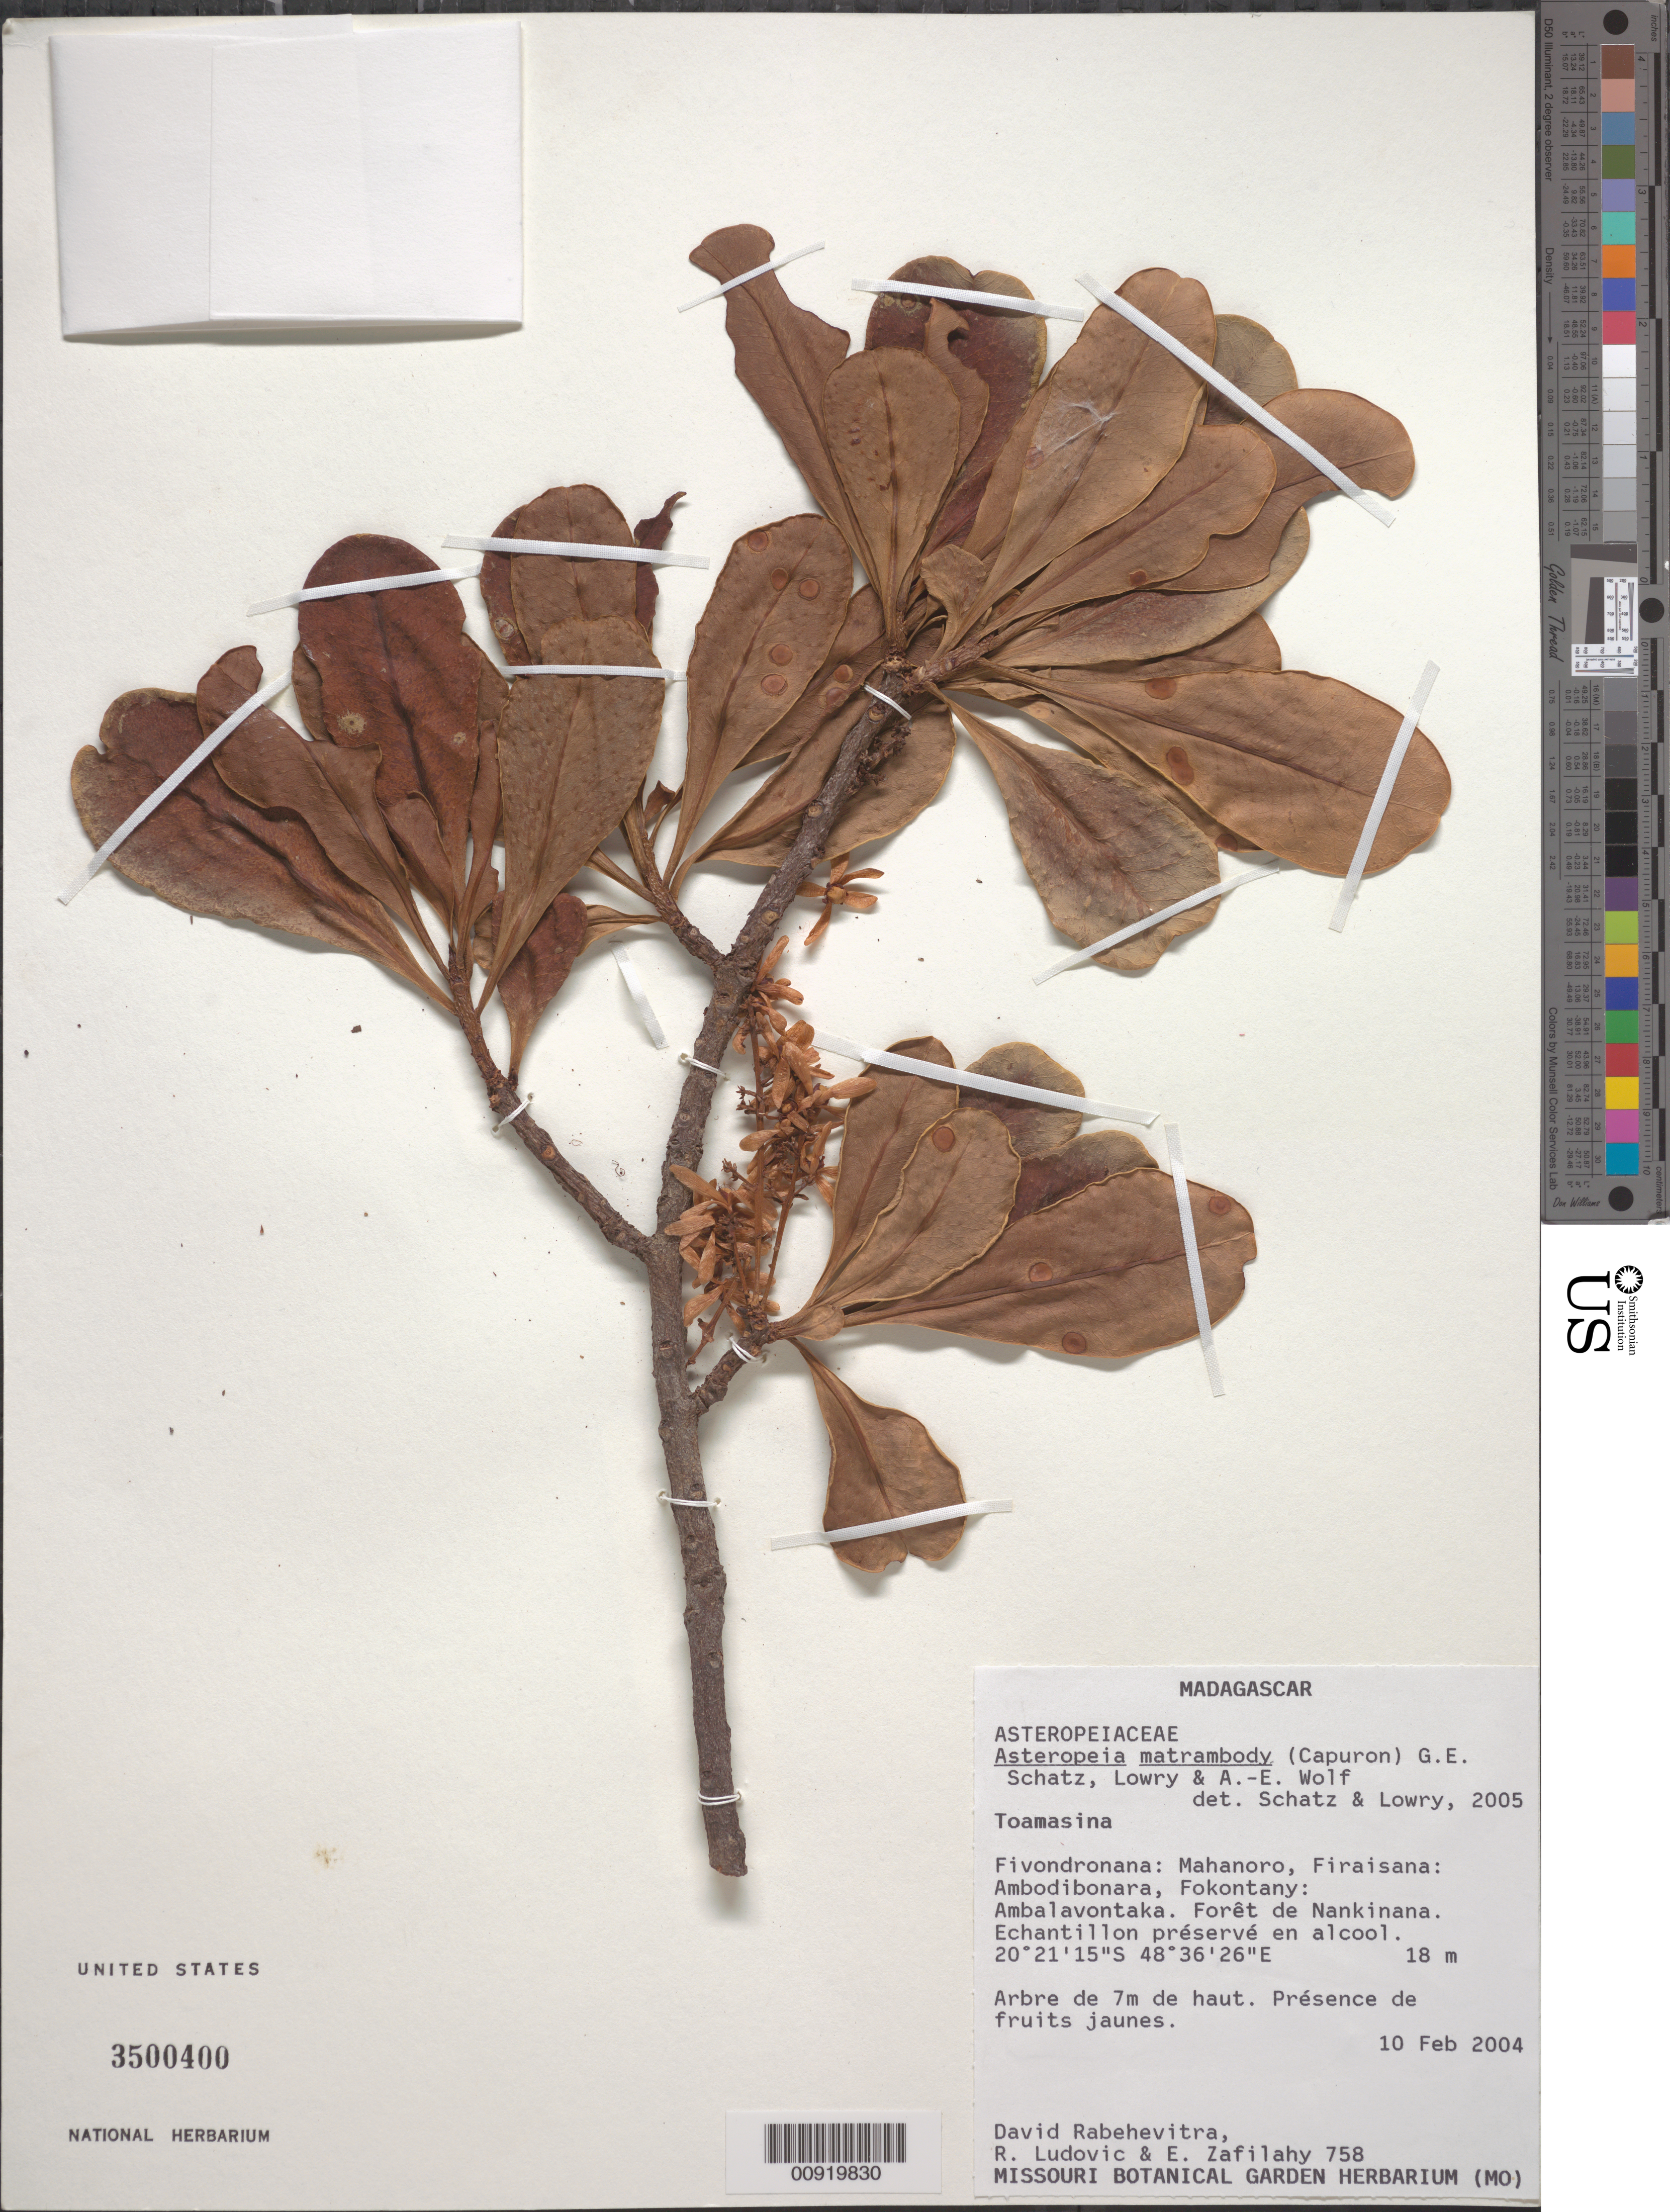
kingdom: Plantae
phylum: Tracheophyta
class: Magnoliopsida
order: Caryophyllales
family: Asteropeiaceae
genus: Asteropeia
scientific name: Asteropeia matrambody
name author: (Capuron)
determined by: Schatz, George E.; Lowry, P. P.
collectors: D. Rabehevitra, R. Ludovic & E. Zafilahy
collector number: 758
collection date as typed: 10 Feb 2004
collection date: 2004-02-10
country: Madagascar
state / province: Atsinanana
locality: Fivondronana: Mahanora, Firaisana: Ambodibonara, Fokontany: Ambalavontaka. Forêt de Nankinana.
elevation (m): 18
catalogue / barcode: US 3500400